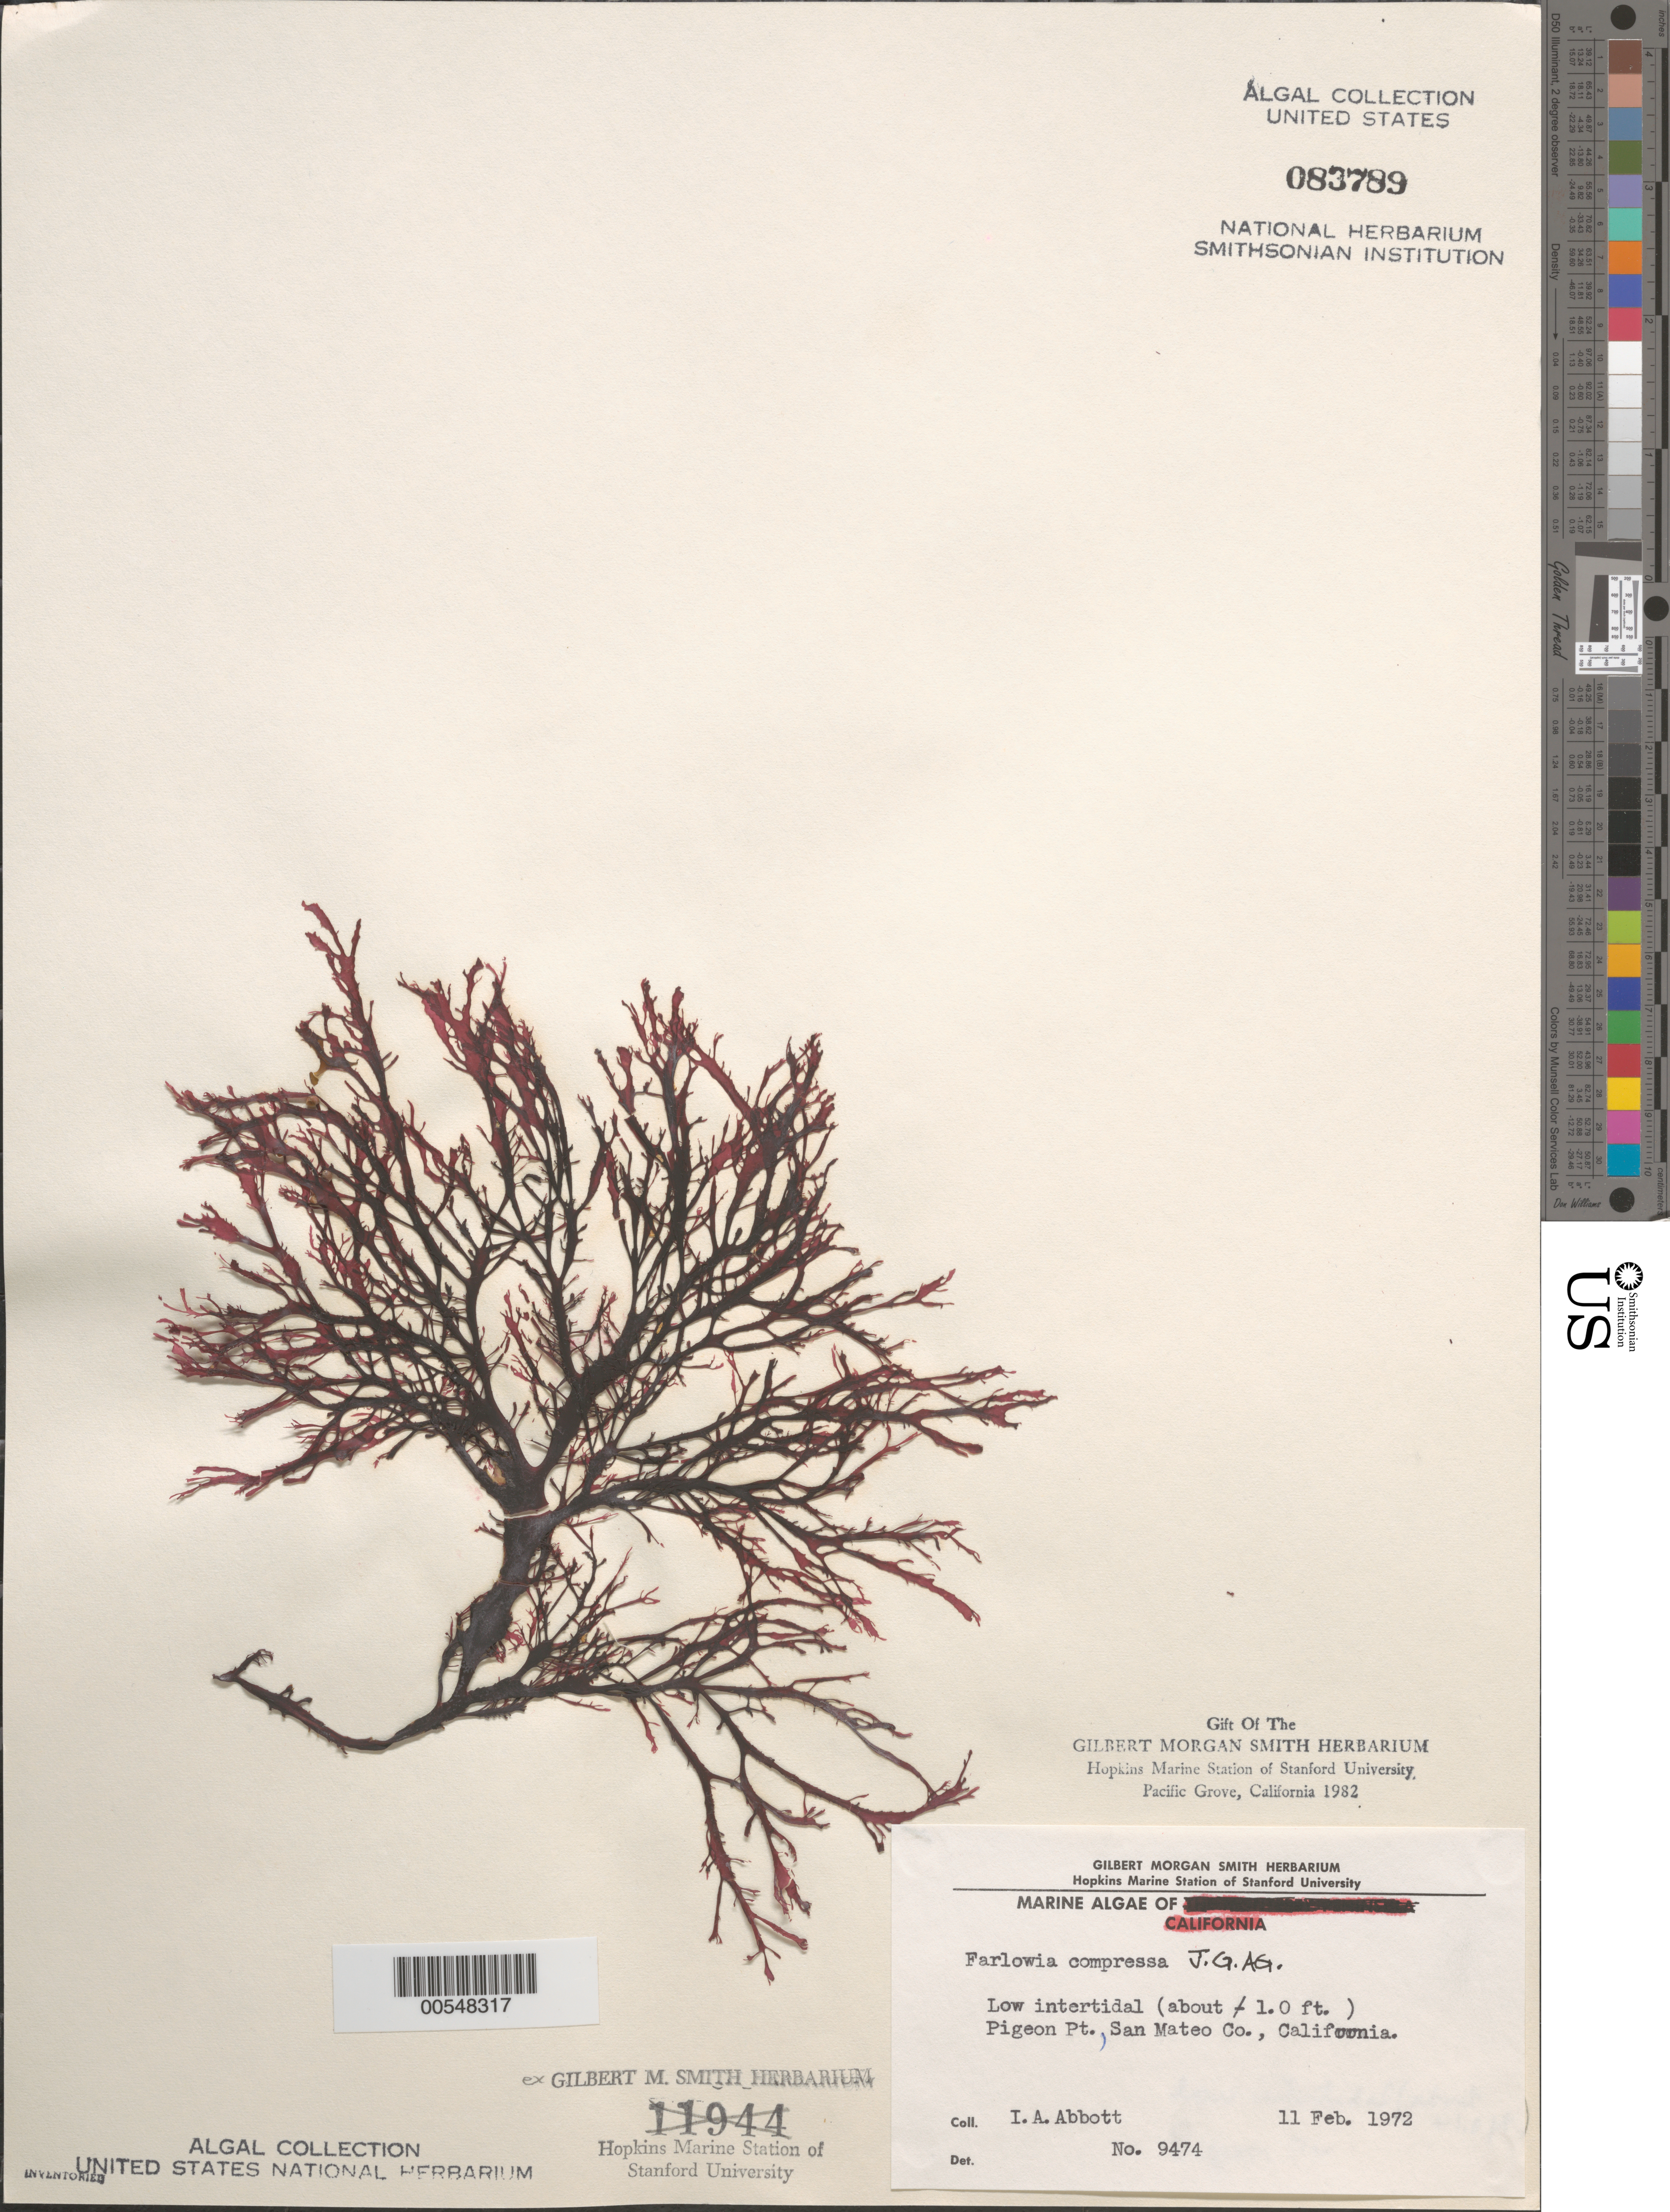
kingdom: Plantae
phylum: Rhodophyta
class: Florideophyceae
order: Gigartinales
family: Dumontiaceae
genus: Farlowia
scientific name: Farlowia compressa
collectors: I. A. Abbott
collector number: IAA 9474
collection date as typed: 11 Feb 1972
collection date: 1972-02-11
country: United States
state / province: California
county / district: San Mateo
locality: Pigeon Point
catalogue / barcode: US 83789